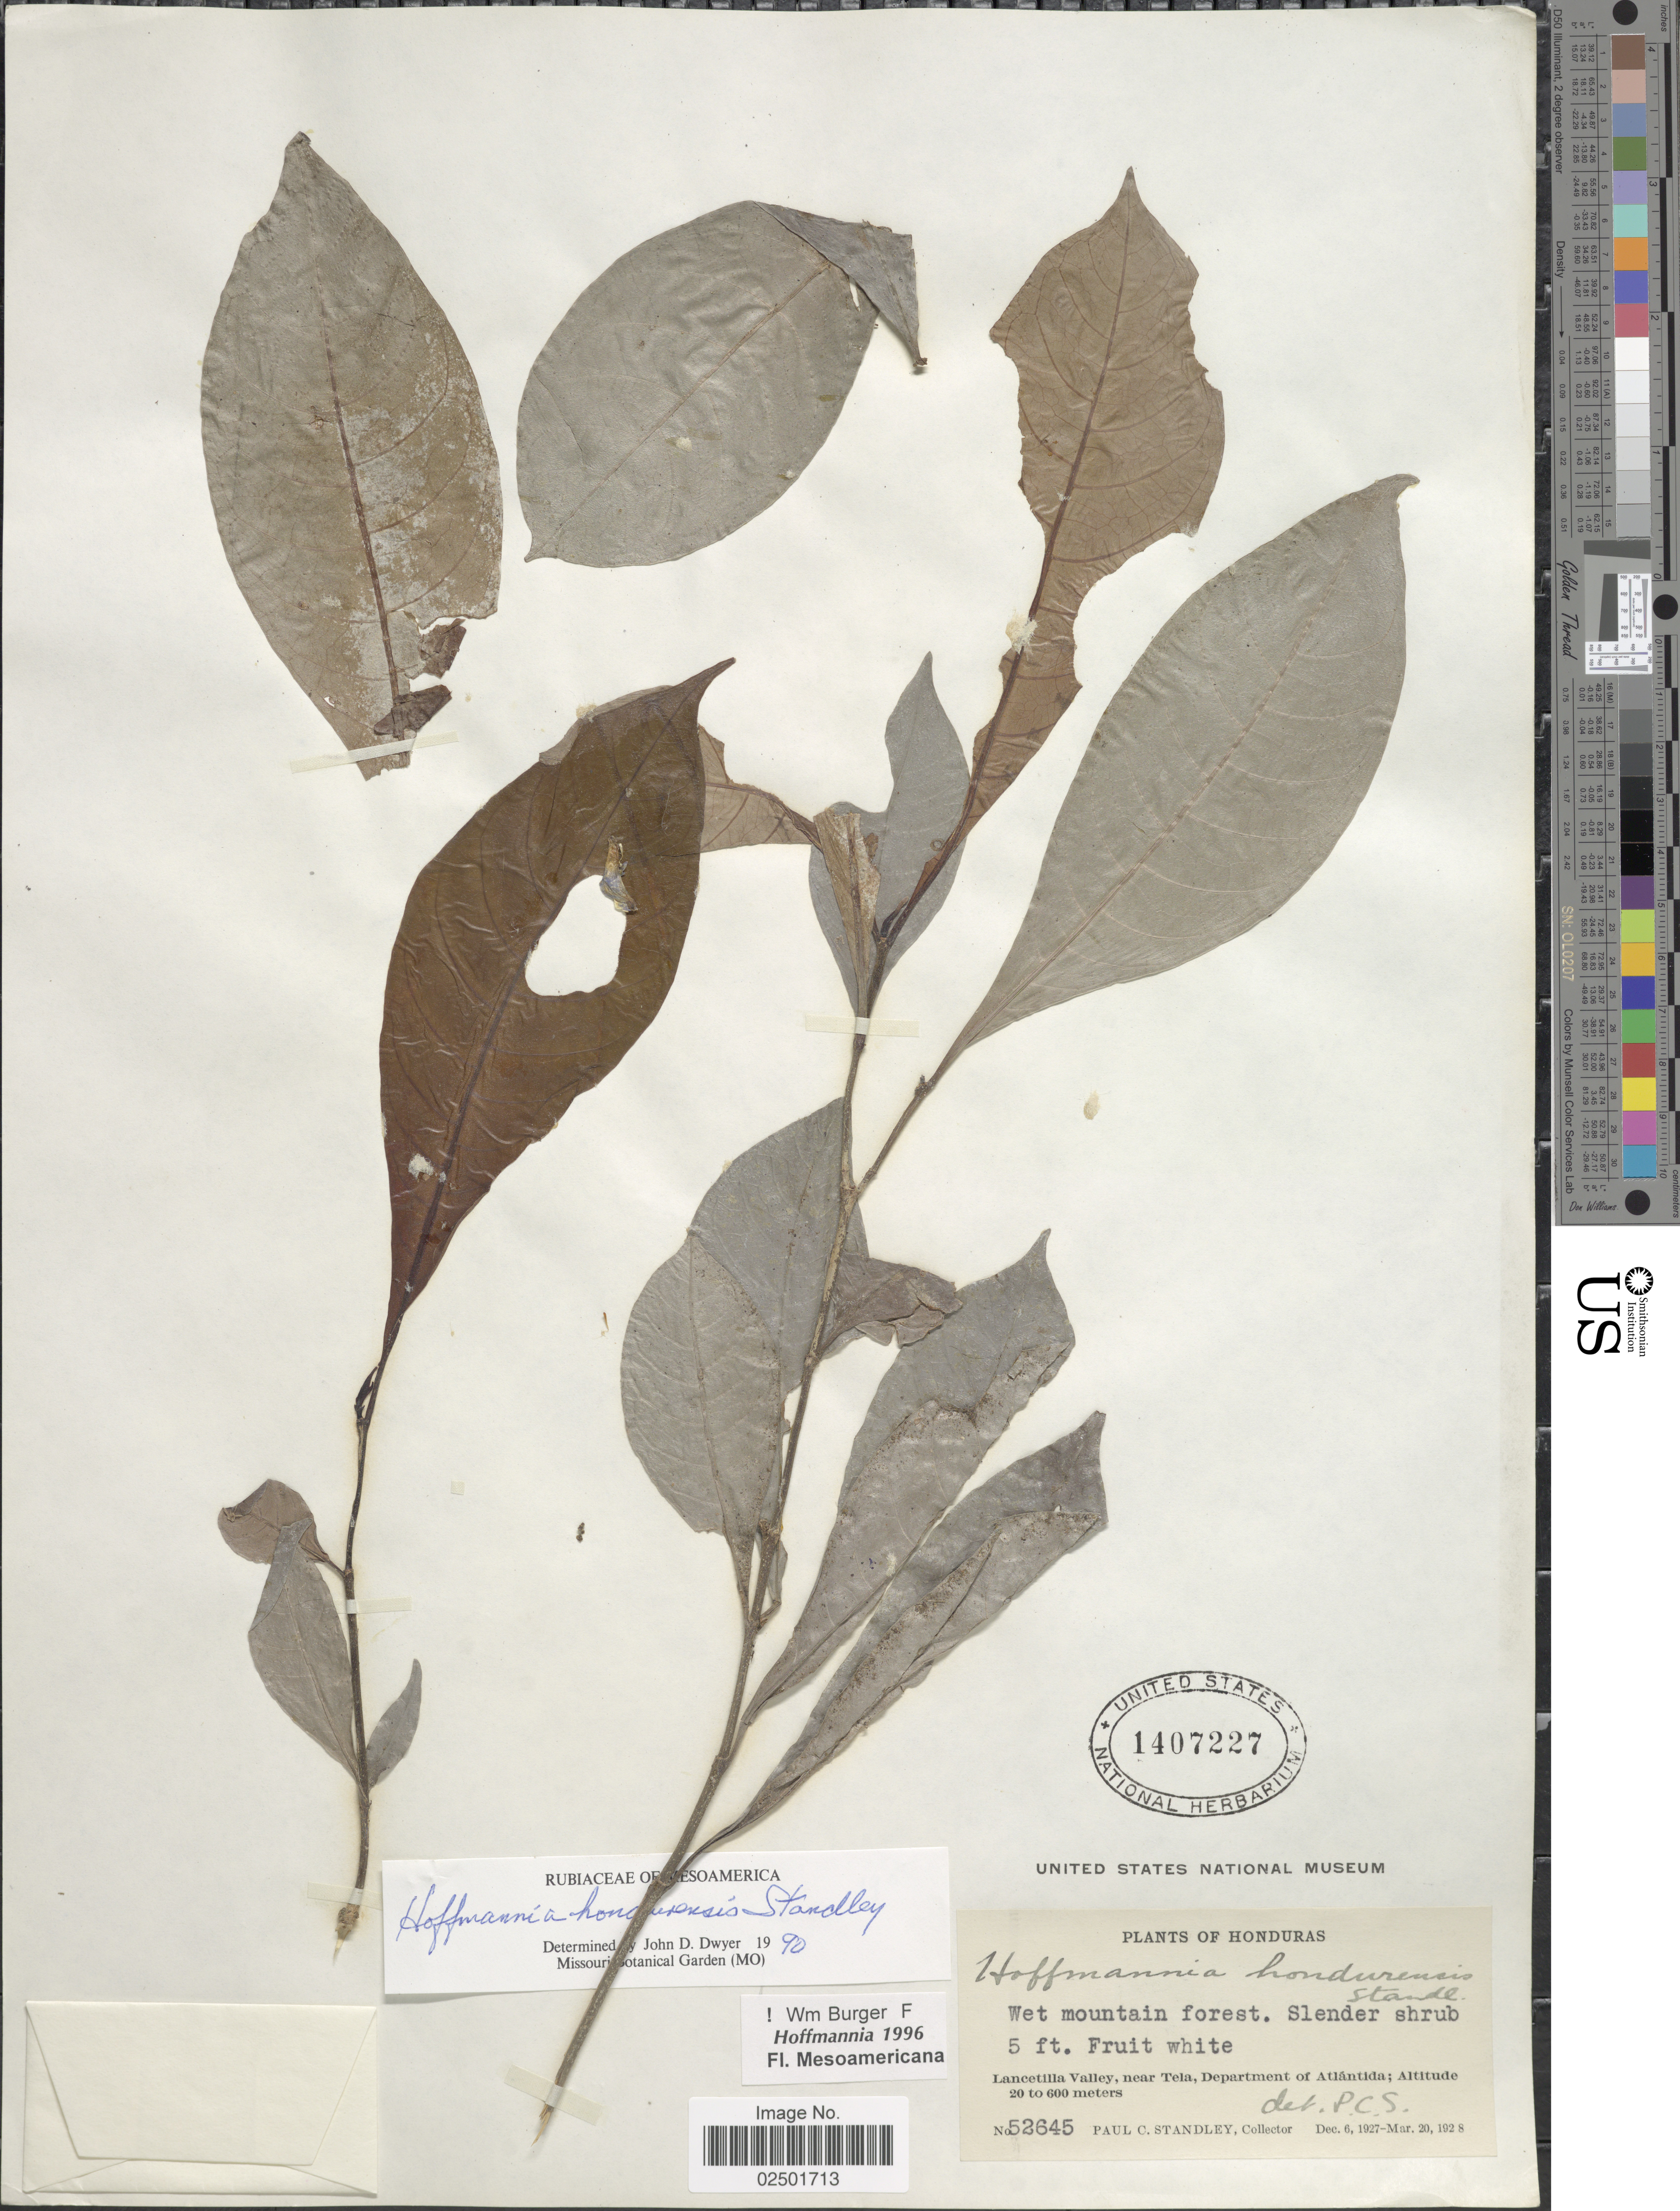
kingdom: Plantae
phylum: Tracheophyta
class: Magnoliopsida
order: Gentianales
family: Rubiaceae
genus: Hoffmannia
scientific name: Hoffmannia hondurensis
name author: Standl.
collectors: P. C. Standley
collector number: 52645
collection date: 1927-12-06/1928-03-20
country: Honduras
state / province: Atlántida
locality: Lancetilla Valley, near Tela,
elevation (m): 20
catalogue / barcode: US 1407227